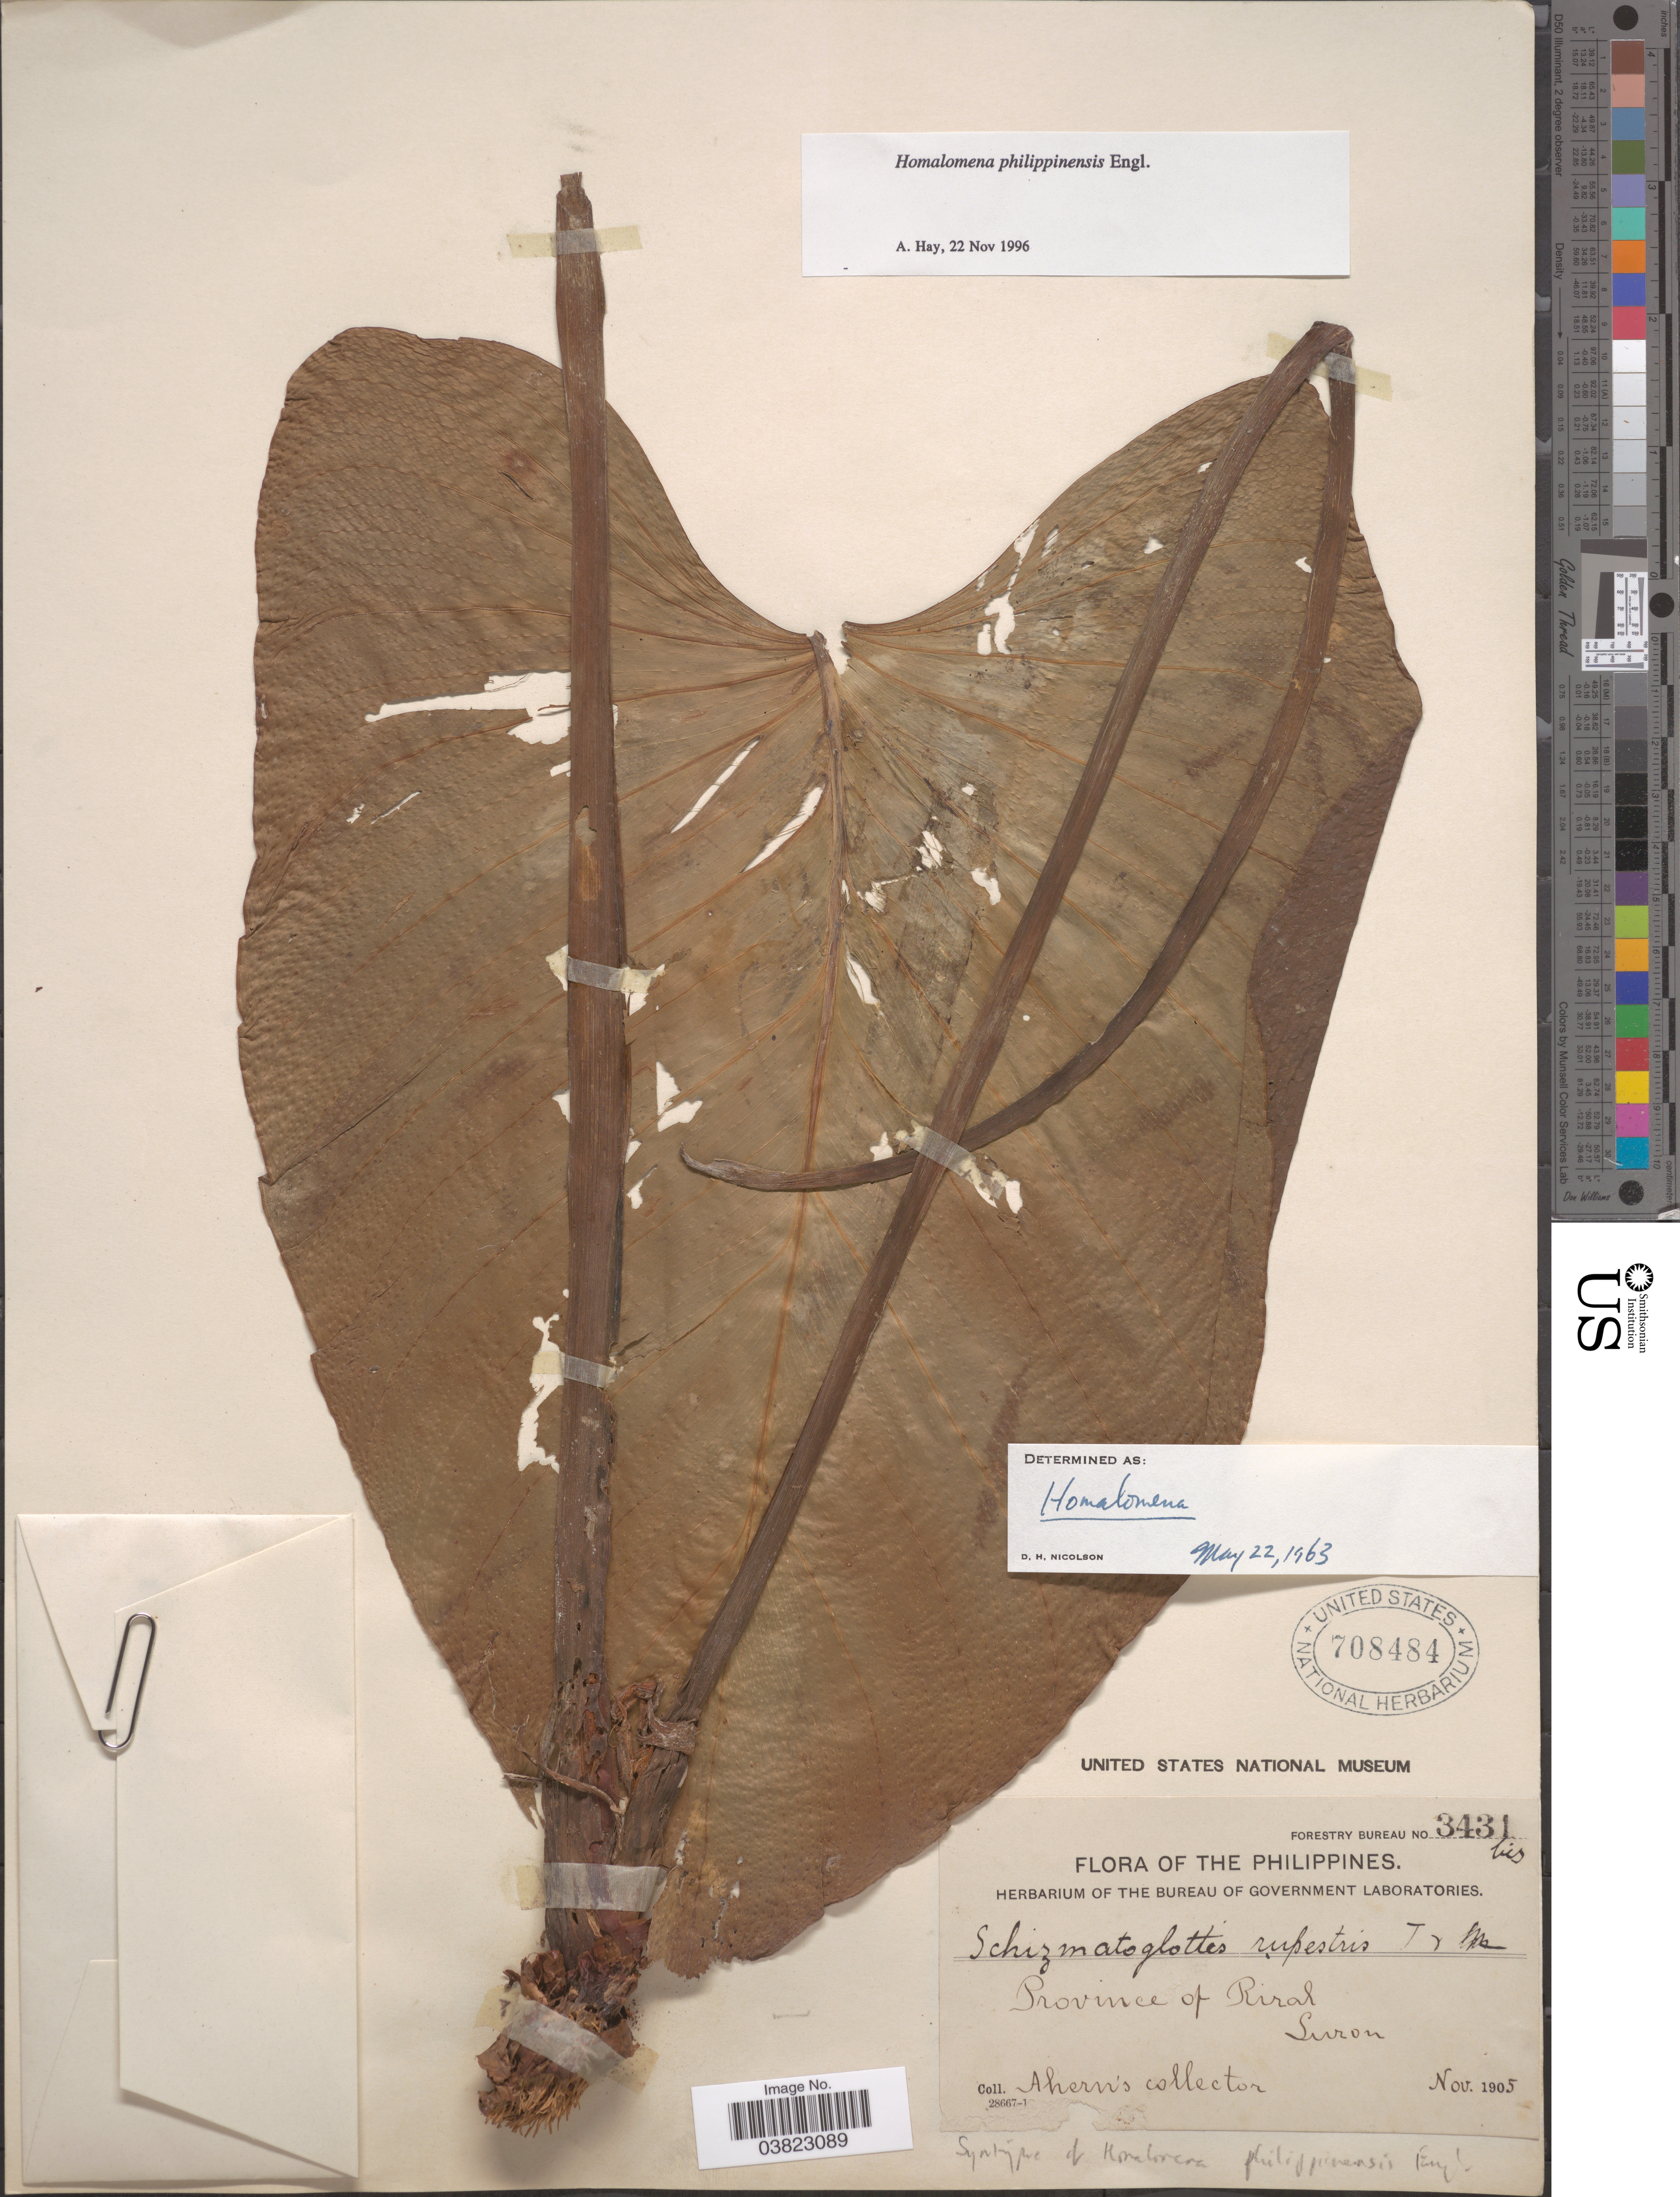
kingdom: Plantae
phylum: Tracheophyta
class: Liliopsida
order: Alismatales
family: Araceae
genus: Homalomena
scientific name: Homalomena philippinensis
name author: Engl.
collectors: Ahern's collector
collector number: Forestry Bureau 3431bis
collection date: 1905-11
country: Philippines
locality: Province of Rizal. Luzon.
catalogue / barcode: US 708484